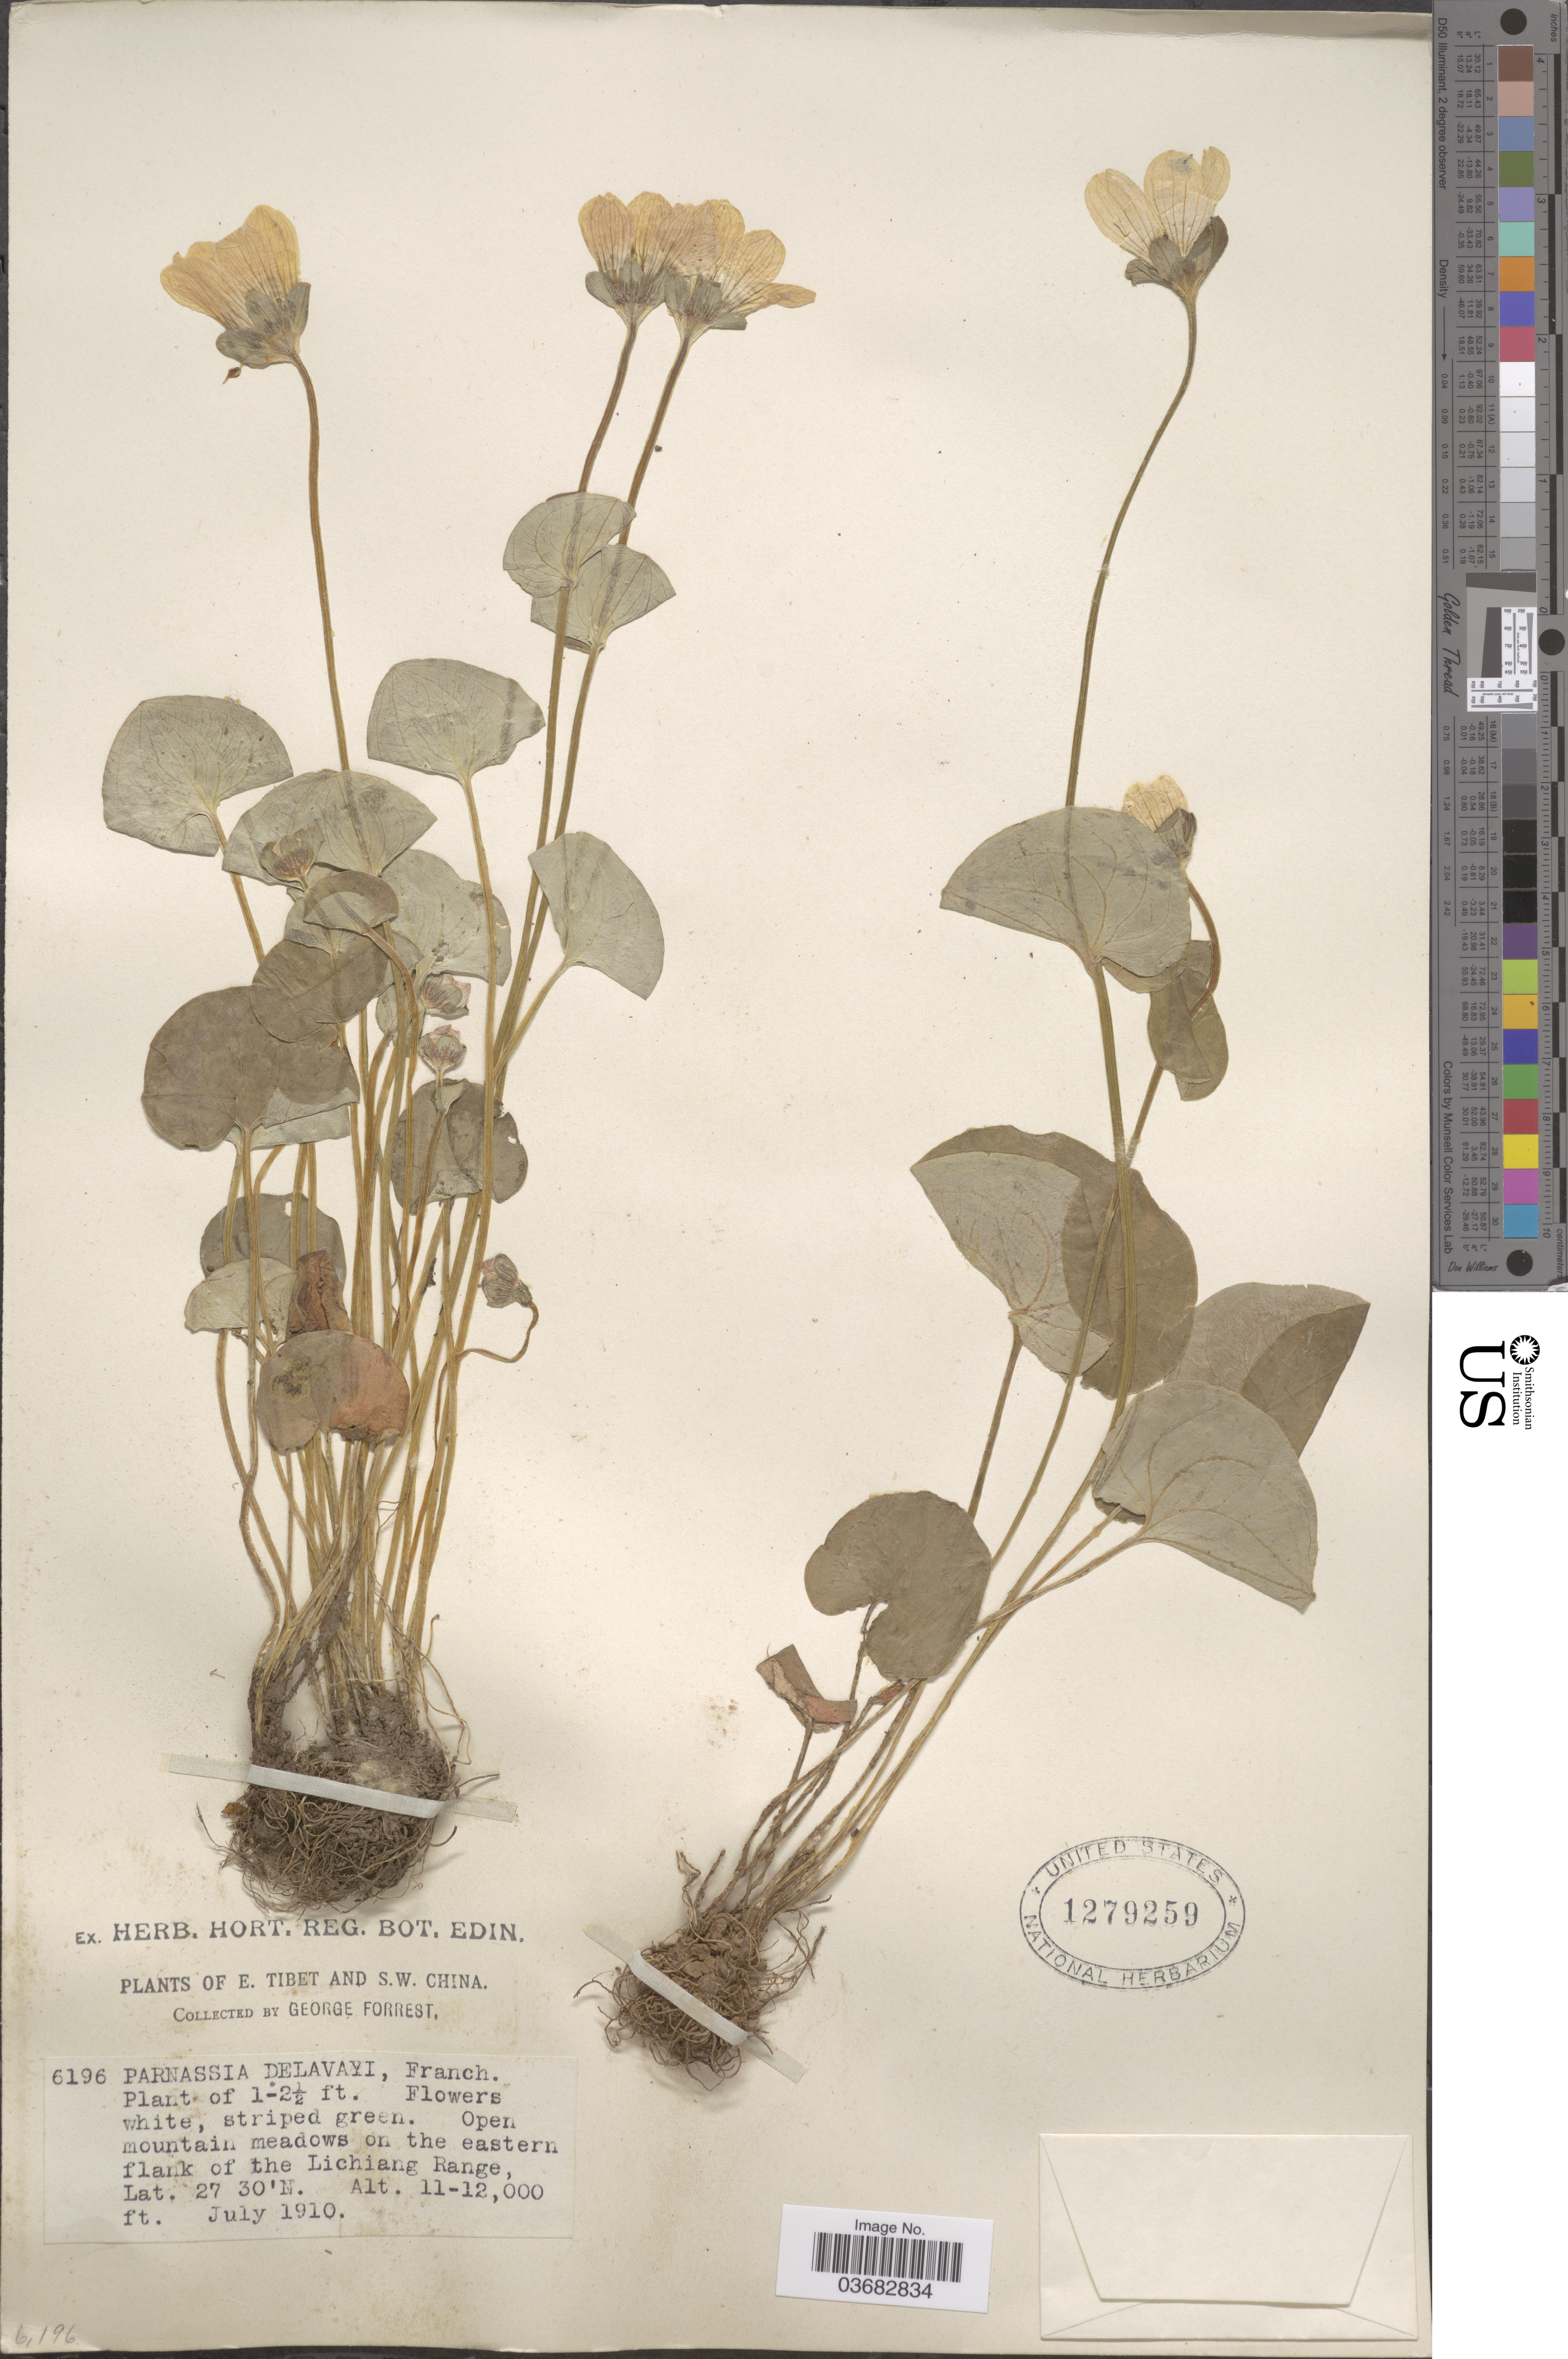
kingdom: Plantae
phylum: Tracheophyta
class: Magnoliopsida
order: Celastrales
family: Parnassiaceae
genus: Parnassia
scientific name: Parnassia delavayi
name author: Franch.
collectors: G. Forrest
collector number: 6196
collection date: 1910-07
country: China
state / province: Xizang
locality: E. Tibet and S.W. China. Open mountain meadows on the eastern flank of the Lichiang Range.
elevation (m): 3353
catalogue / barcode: US 1279259